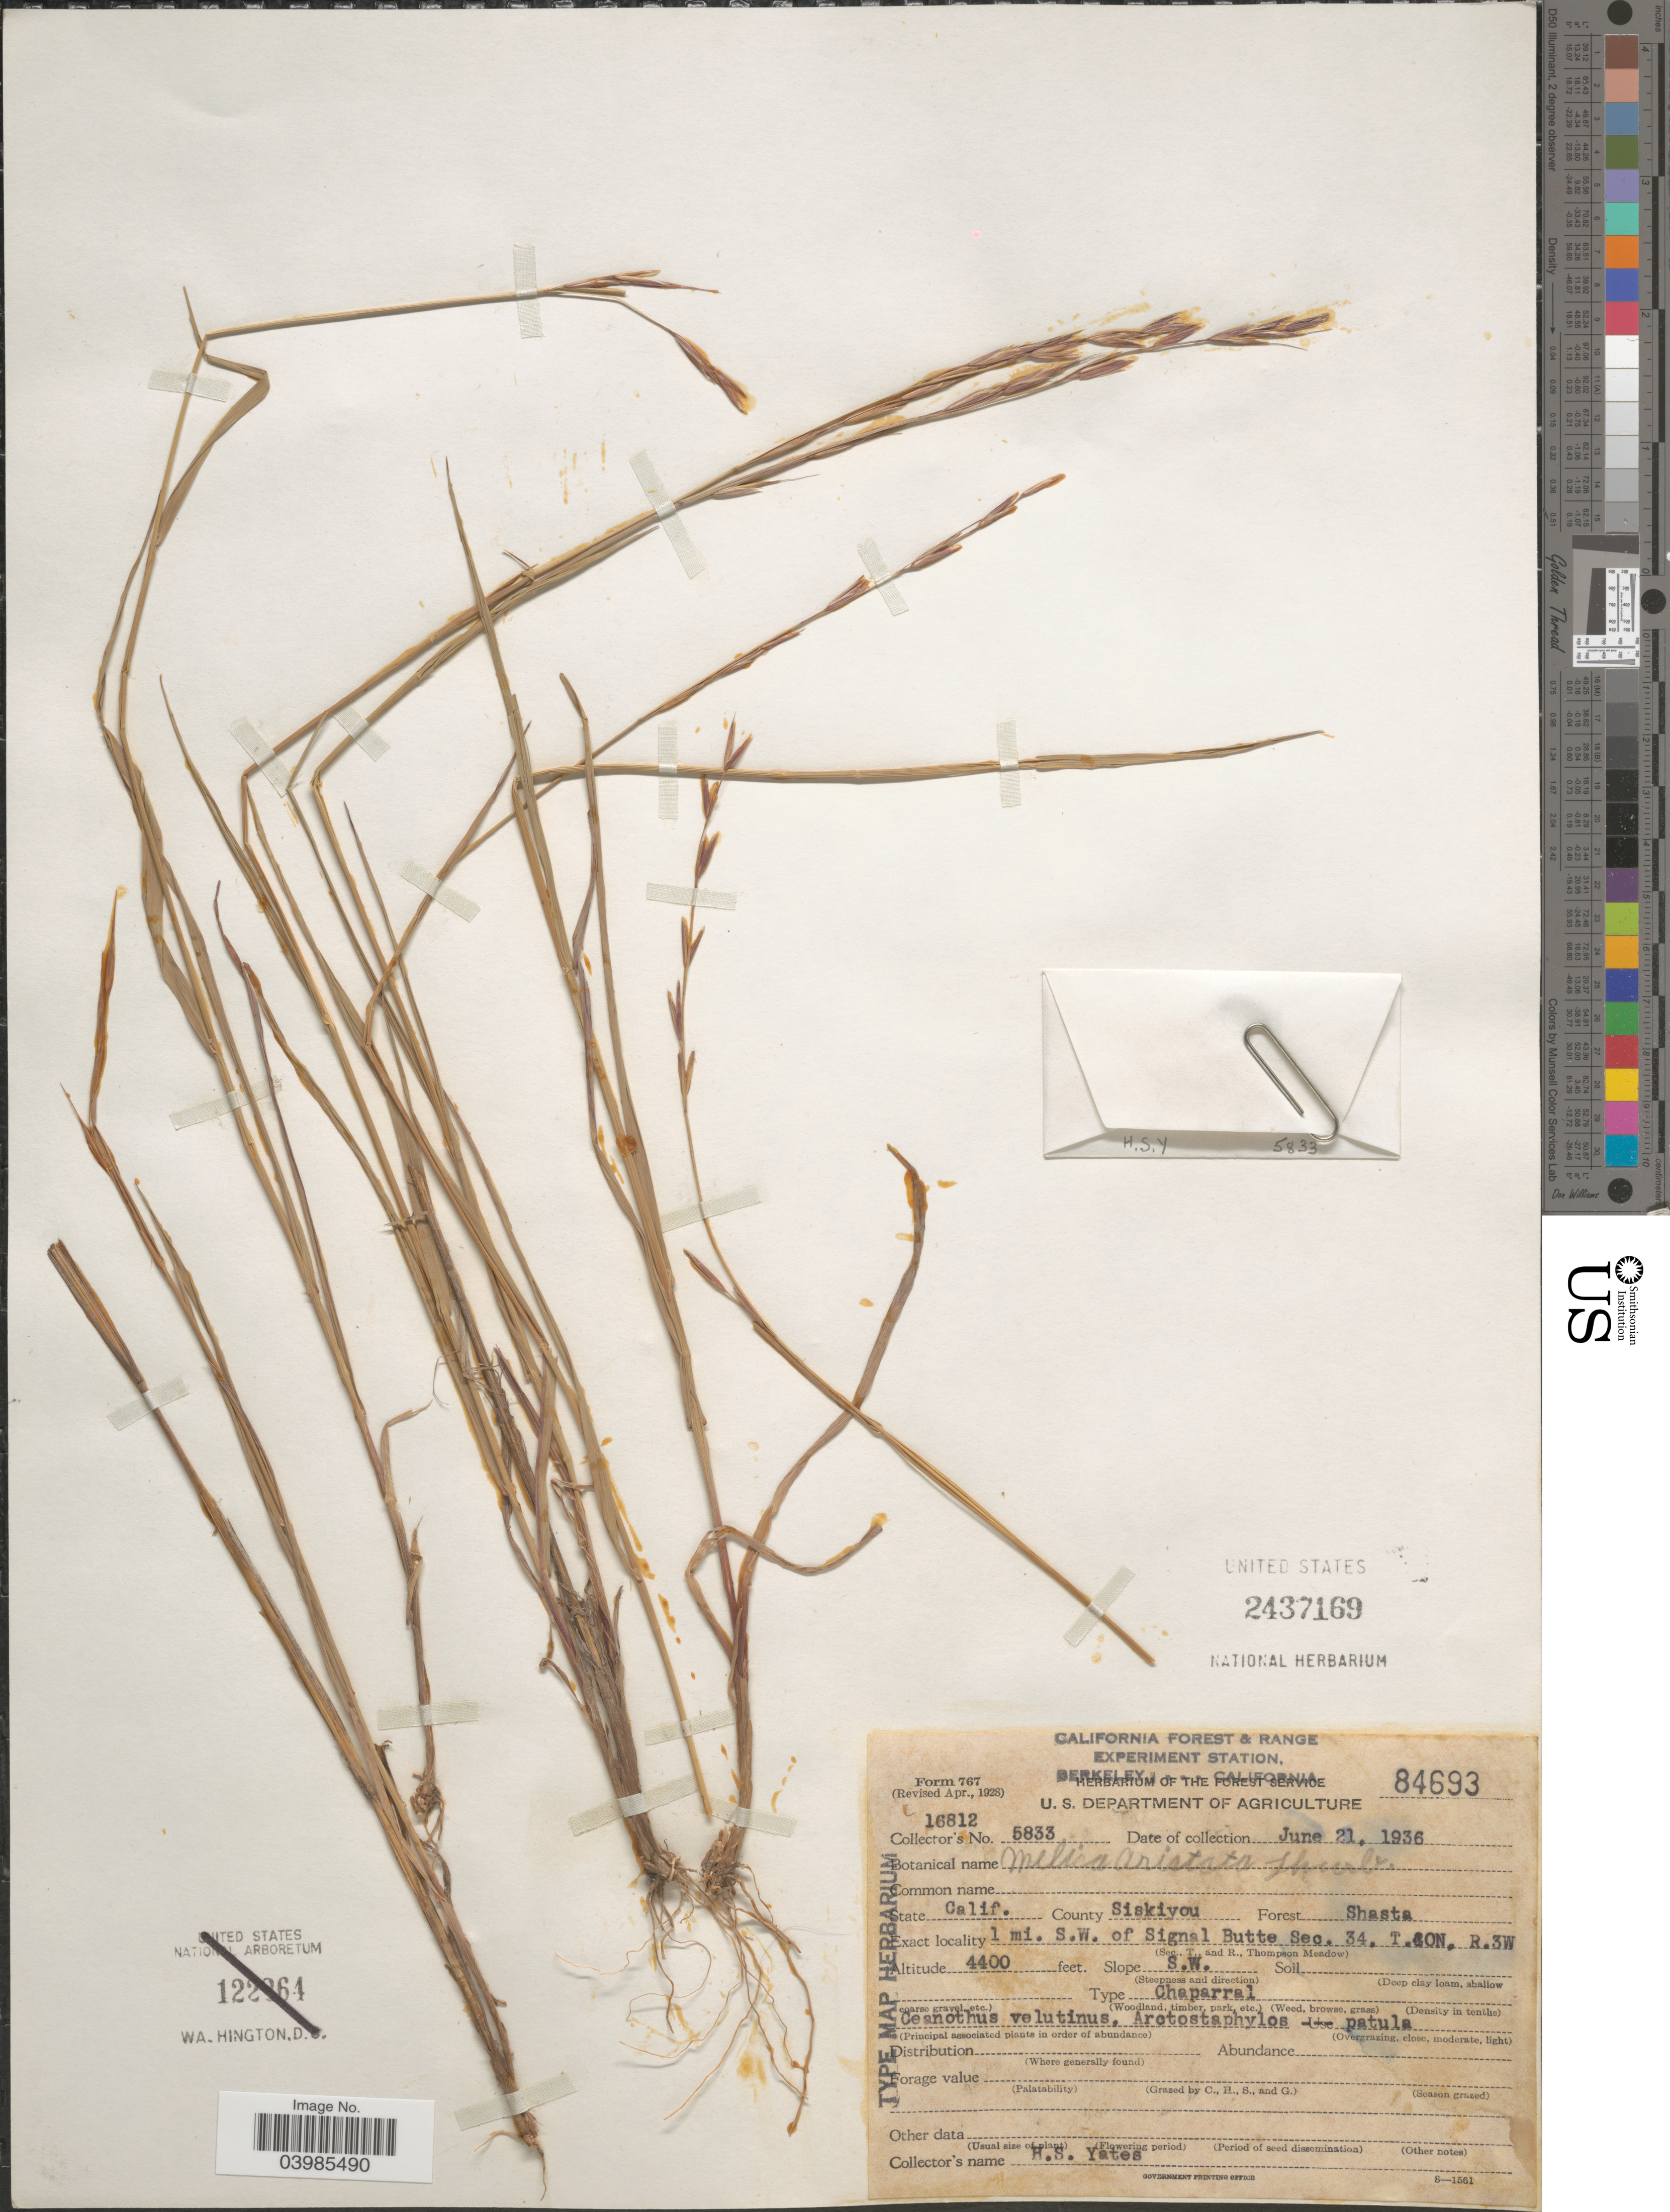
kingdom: Plantae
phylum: Tracheophyta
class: Liliopsida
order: Poales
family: Poaceae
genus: Melica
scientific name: Melica aristata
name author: Thurb. ex Bol.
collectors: H. S. Yates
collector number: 5833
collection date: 1936-06-21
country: United States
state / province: California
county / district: Siskiyou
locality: County Siskiyou. Forest Shasta. 1 mi. S.W. of Signal Butte Sec. 34. T.20N, R.3W. Slope S.W.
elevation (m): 1341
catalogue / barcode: US 2437169